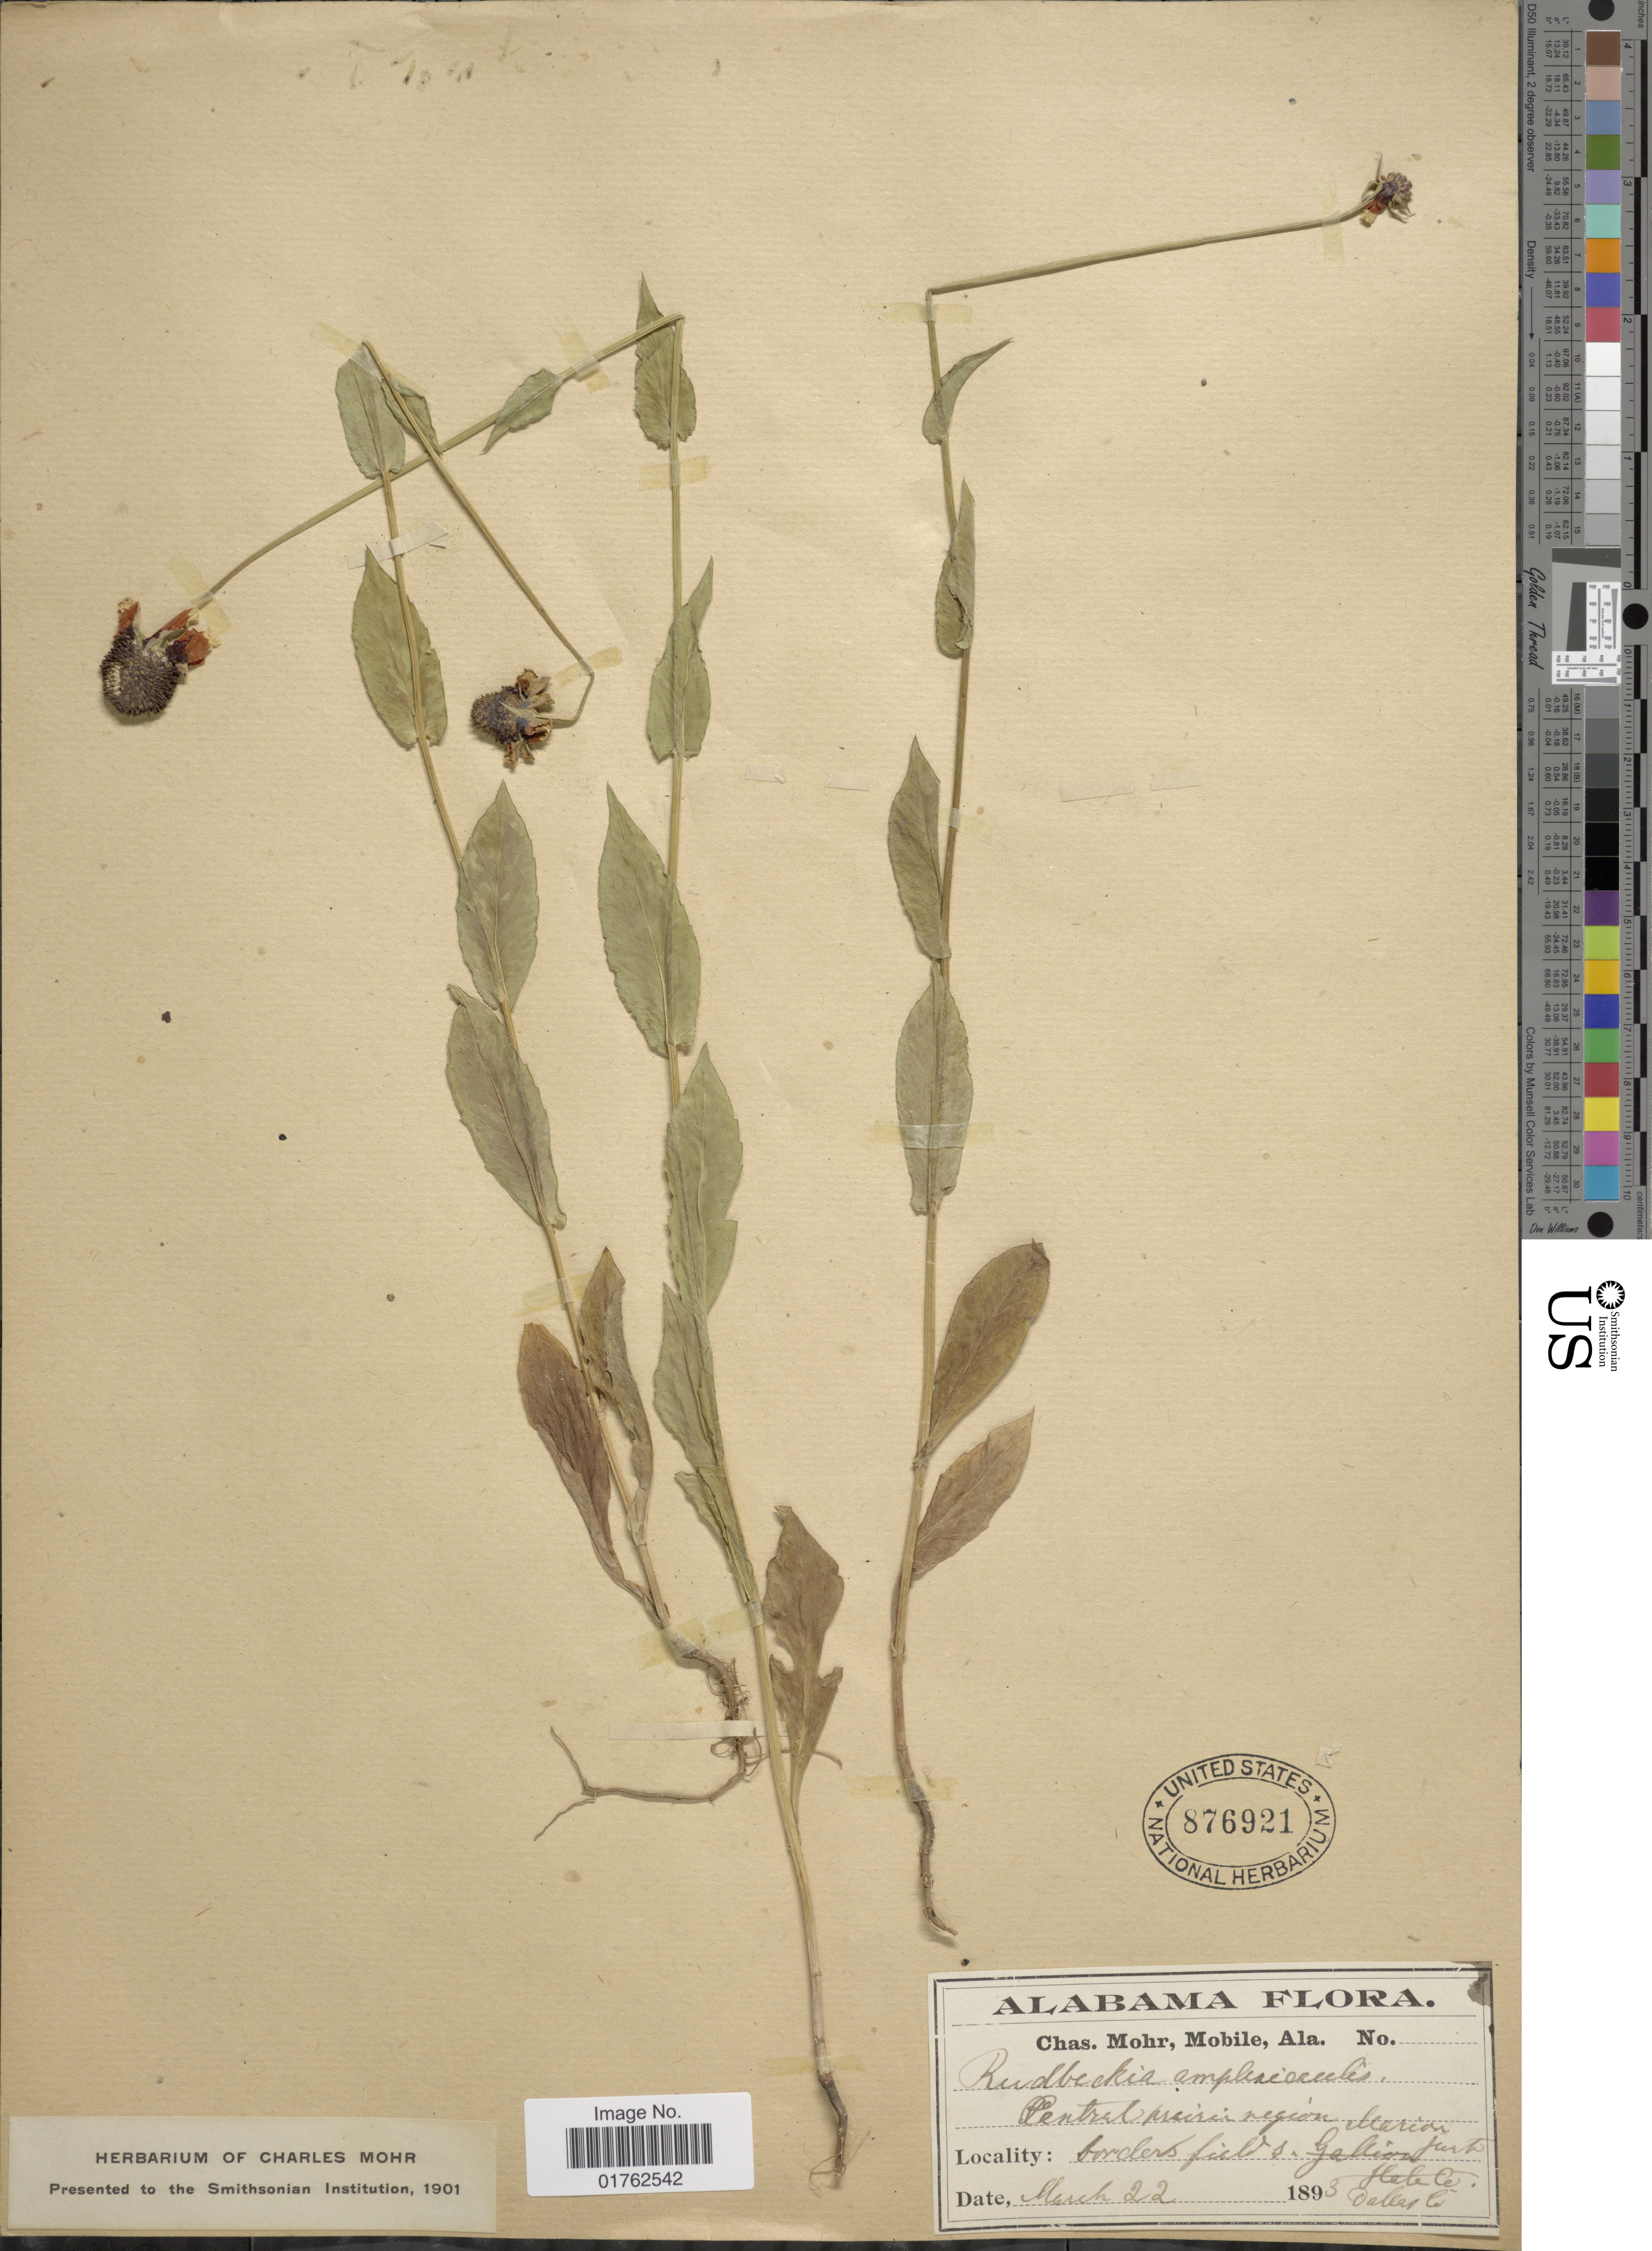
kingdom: Plantae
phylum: Tracheophyta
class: Magnoliopsida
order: Asterales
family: Asteraceae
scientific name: Dracopis amplexicaulis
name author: (Vahl) Cass.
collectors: Mohr, C. T. (herbarium)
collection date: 1893-03-22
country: United States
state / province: Alabama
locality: Borders fields, Dallas Co.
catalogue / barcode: US 876921